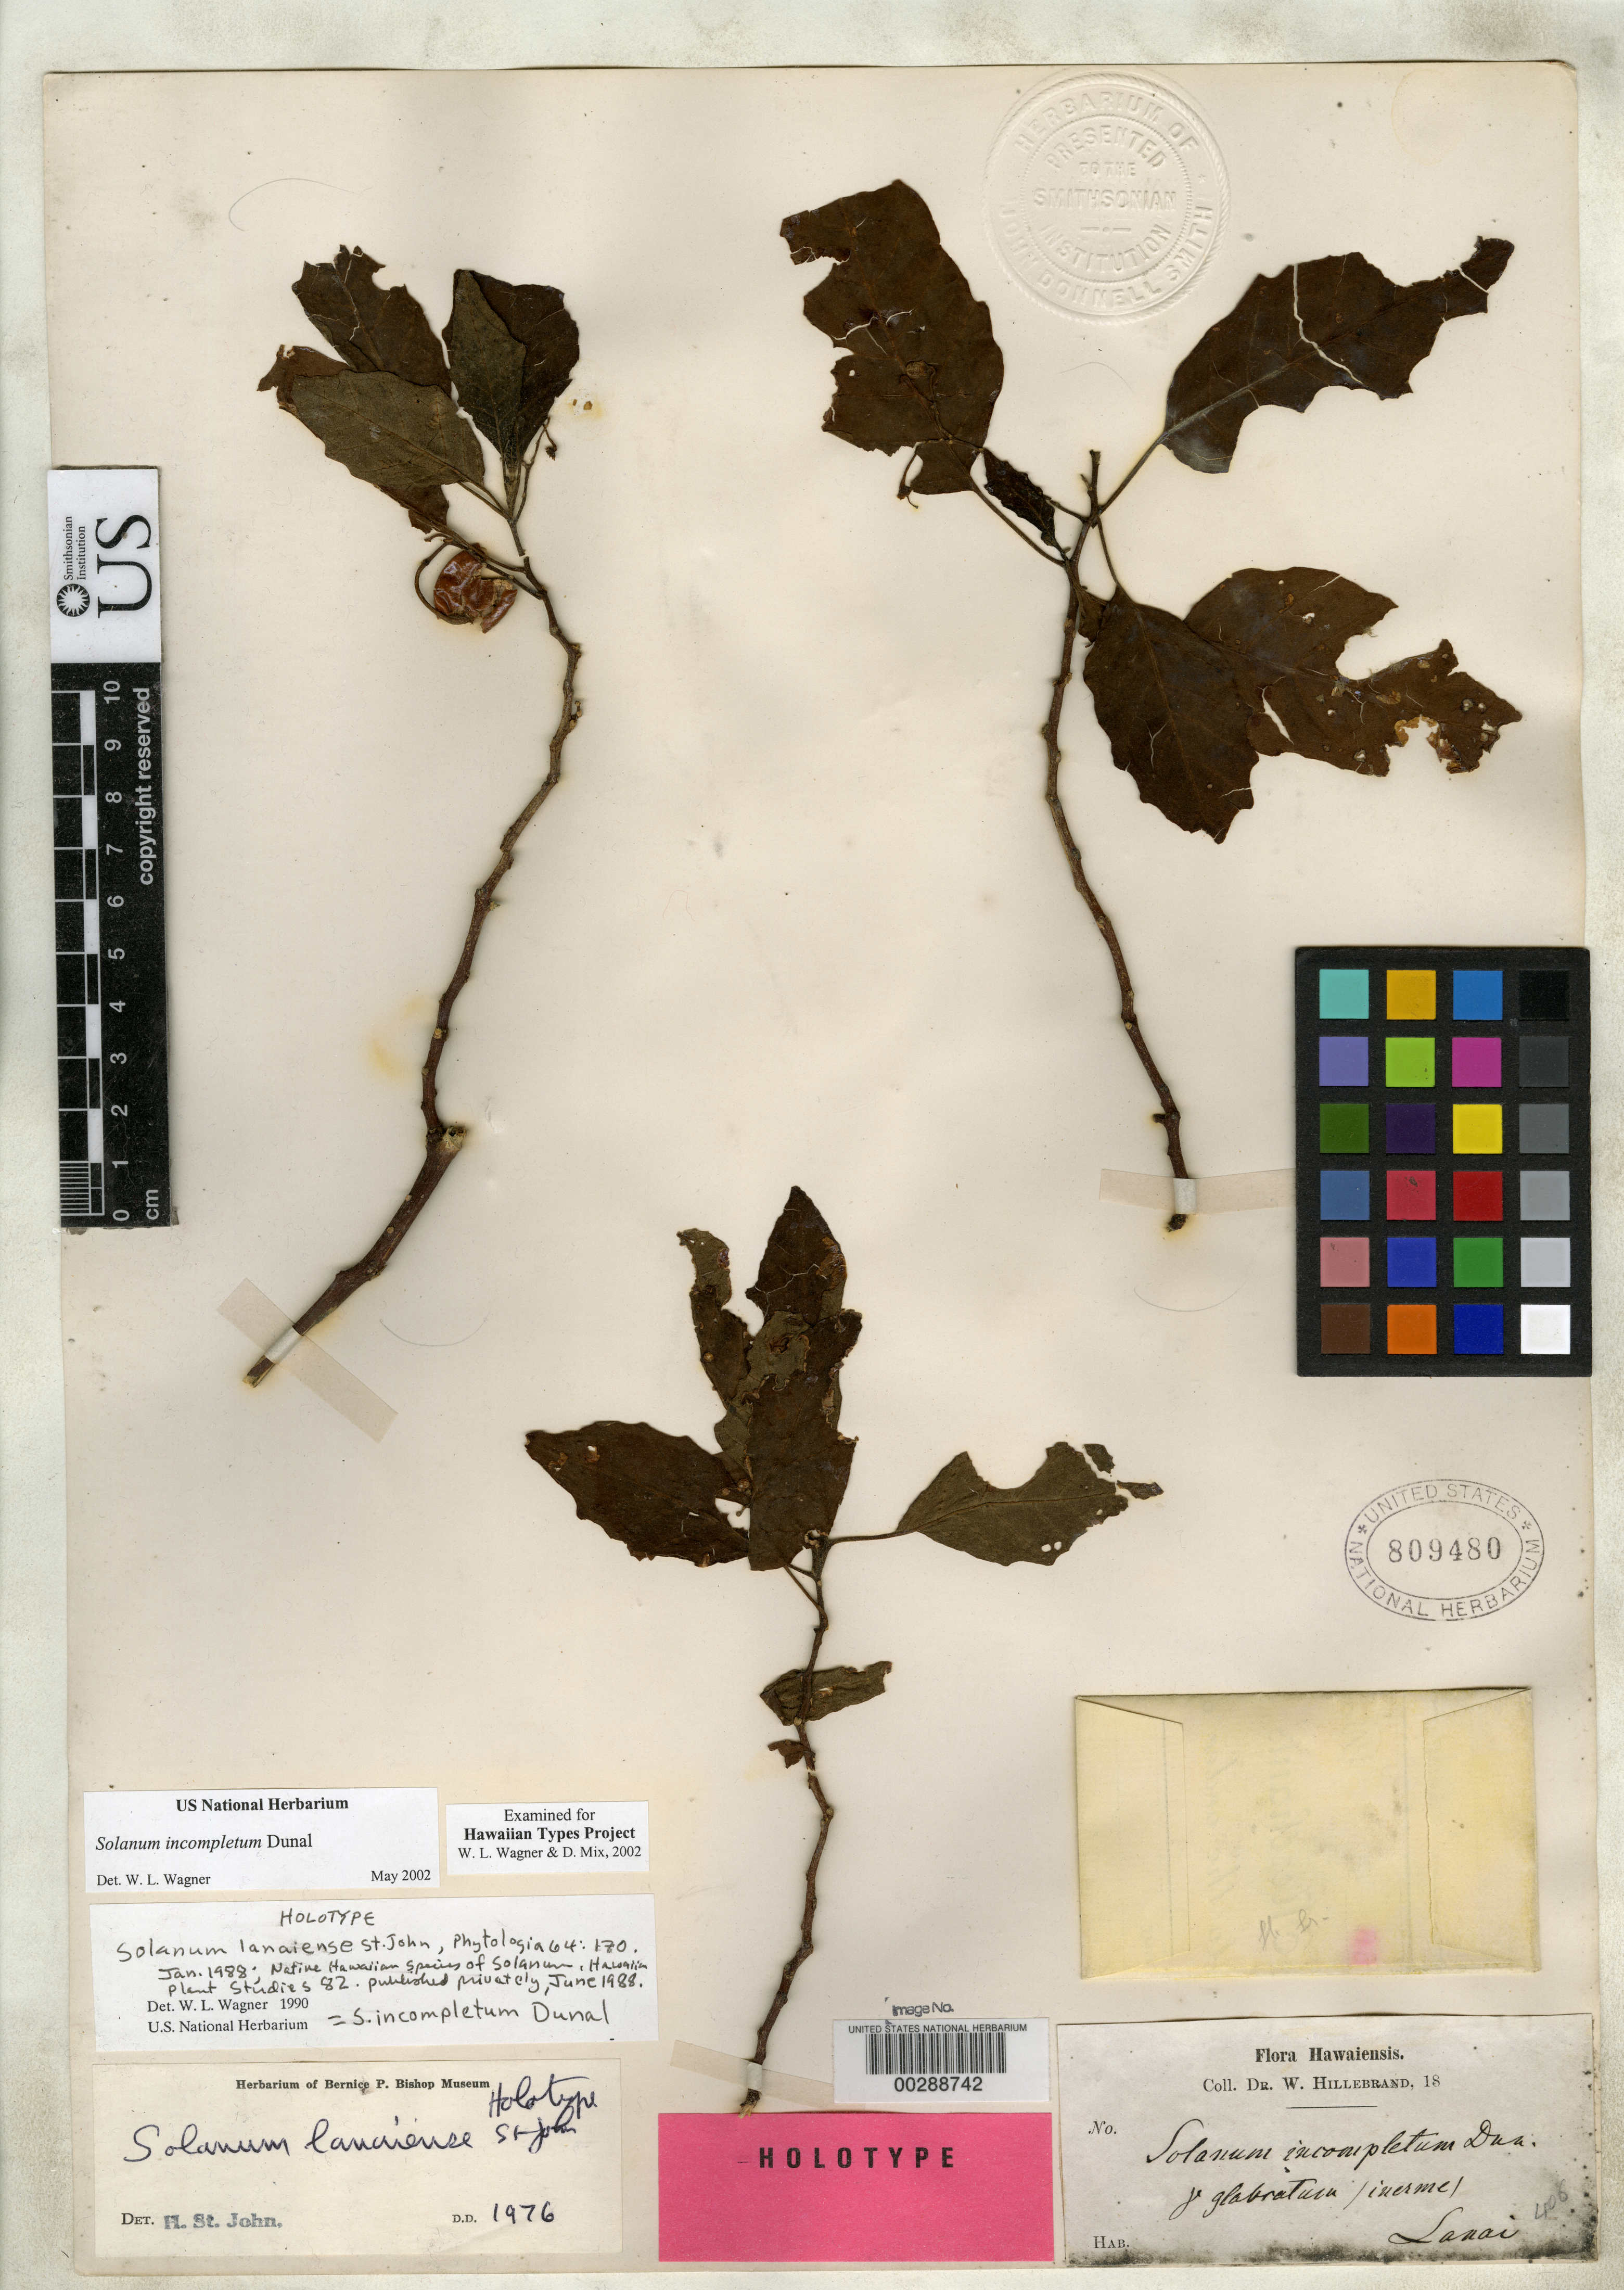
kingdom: Plantae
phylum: Tracheophyta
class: Magnoliopsida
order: Solanales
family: Solanaceae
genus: Solanum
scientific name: Solanum lanaiense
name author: H. St. John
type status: Holotype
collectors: W. Hillebrand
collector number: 18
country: United States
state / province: Hawaii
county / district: Maui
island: Lana'i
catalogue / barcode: US 809480